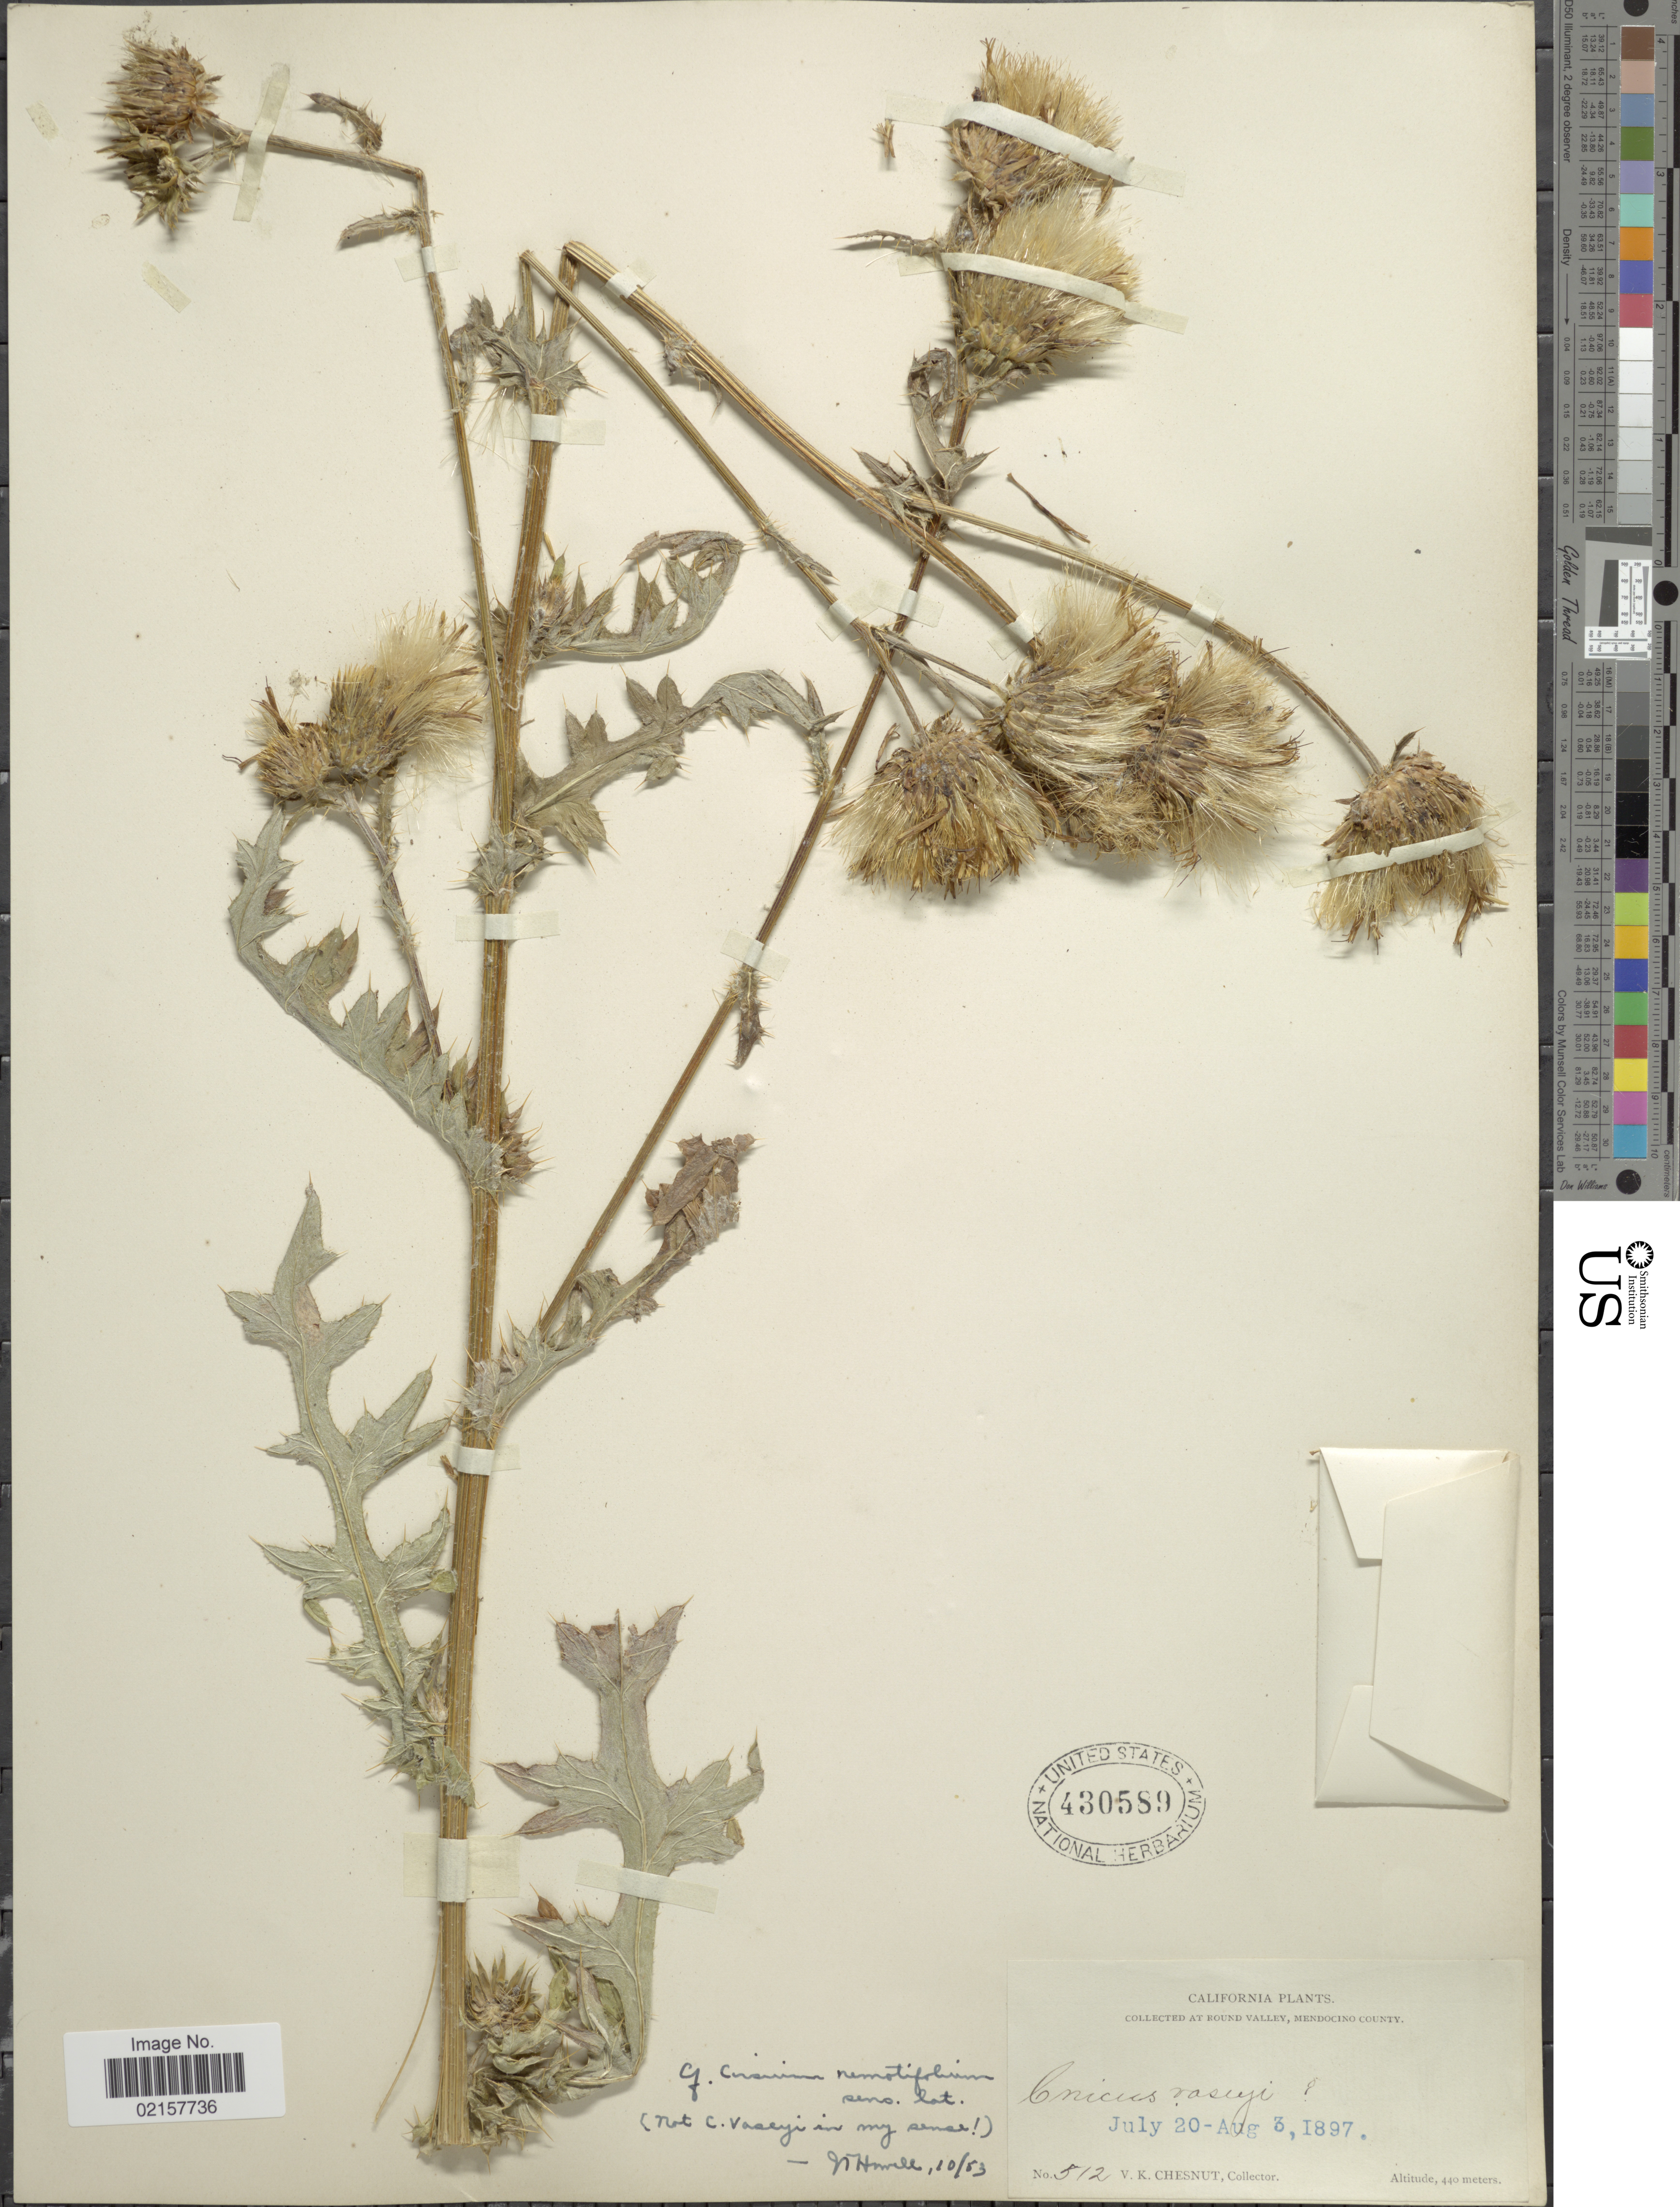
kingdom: Plantae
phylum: Tracheophyta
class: Magnoliopsida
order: Asterales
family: Asteraceae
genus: Cirsium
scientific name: Cirsium remotifolium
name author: (Hook.) DC.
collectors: V. K. Chestnut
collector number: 512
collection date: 1897-07-20/1897-08-03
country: United States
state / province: California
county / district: Mendocino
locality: Round Valley, Mendocino County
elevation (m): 440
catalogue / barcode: US 430589